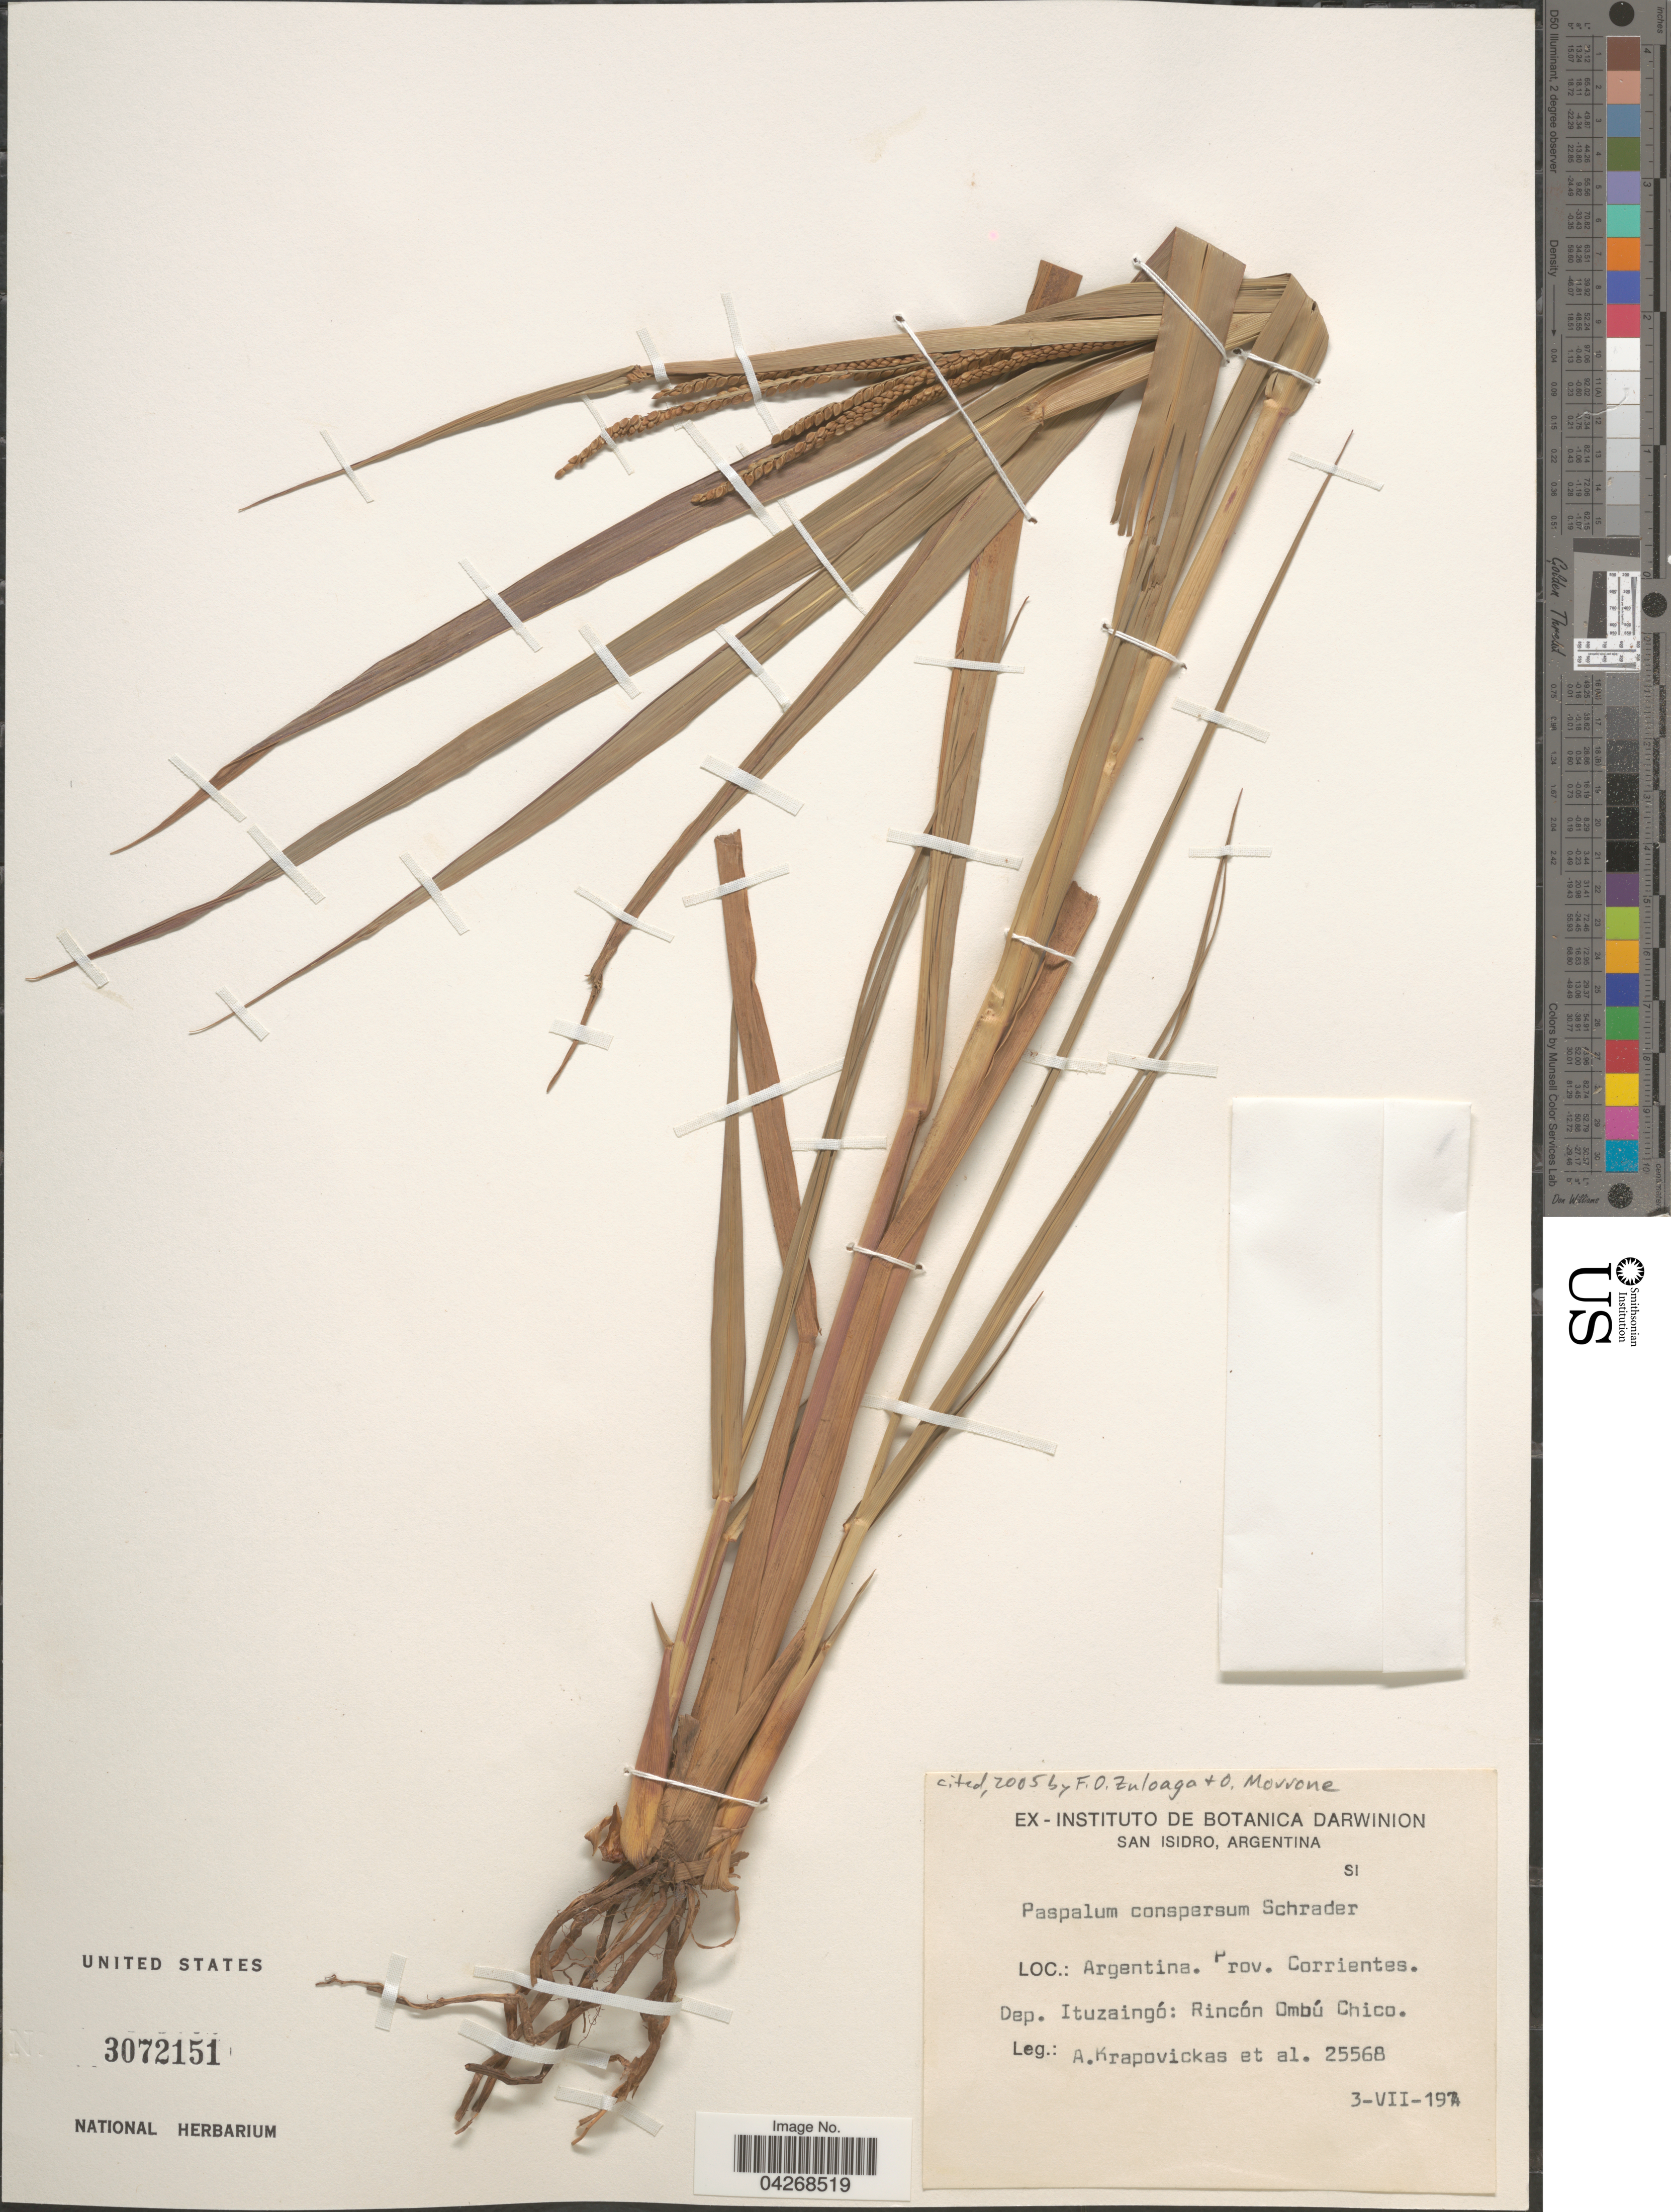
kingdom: Plantae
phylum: Tracheophyta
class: Liliopsida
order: Poales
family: Poaceae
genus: Paspalum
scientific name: Paspalum conspersum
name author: Schrad.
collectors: A. Krapovickas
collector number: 25568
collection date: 1974-07-03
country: Argentina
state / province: Corrientes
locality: Dep. Ituzaingó: Rincón Ombú Chico.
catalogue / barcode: US 3072151